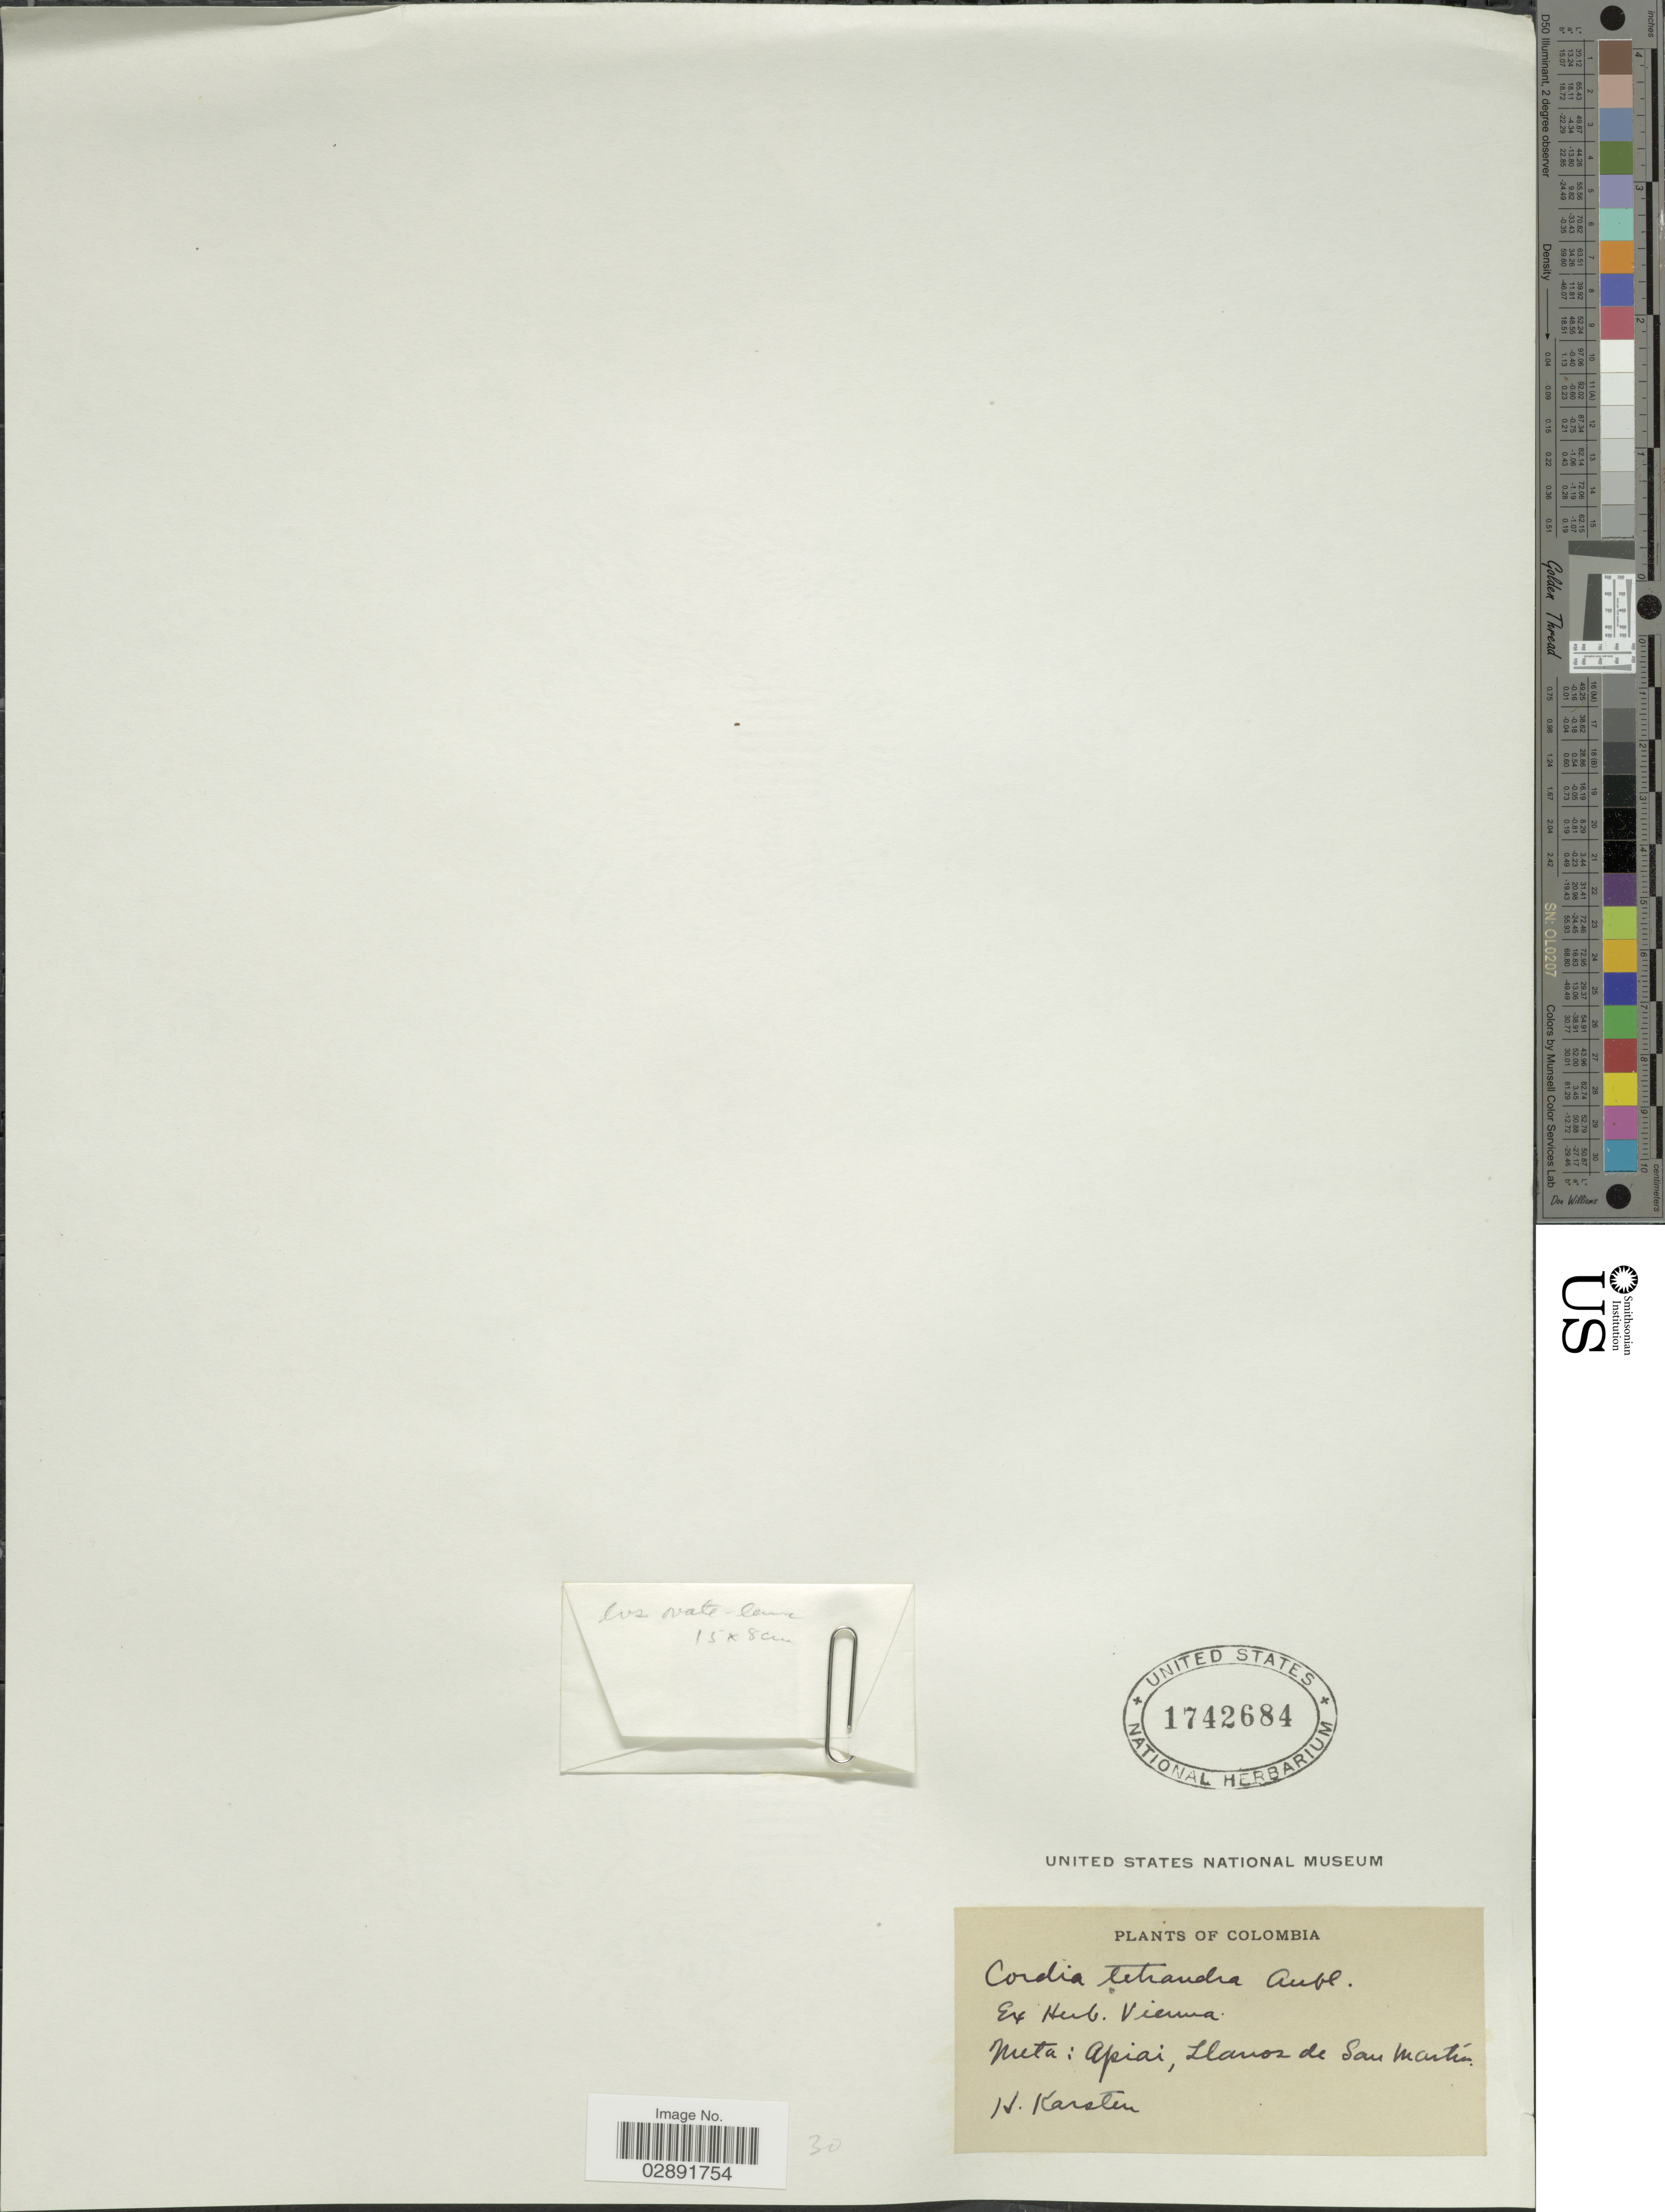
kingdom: Plantae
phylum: Tracheophyta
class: Magnoliopsida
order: Boraginales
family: Cordiaceae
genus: Cordia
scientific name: Cordia tetrandra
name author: Aubl.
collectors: H. Karsten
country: Colombia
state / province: Meta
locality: Apiai, Llanos de San Martín.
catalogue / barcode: US 1742684